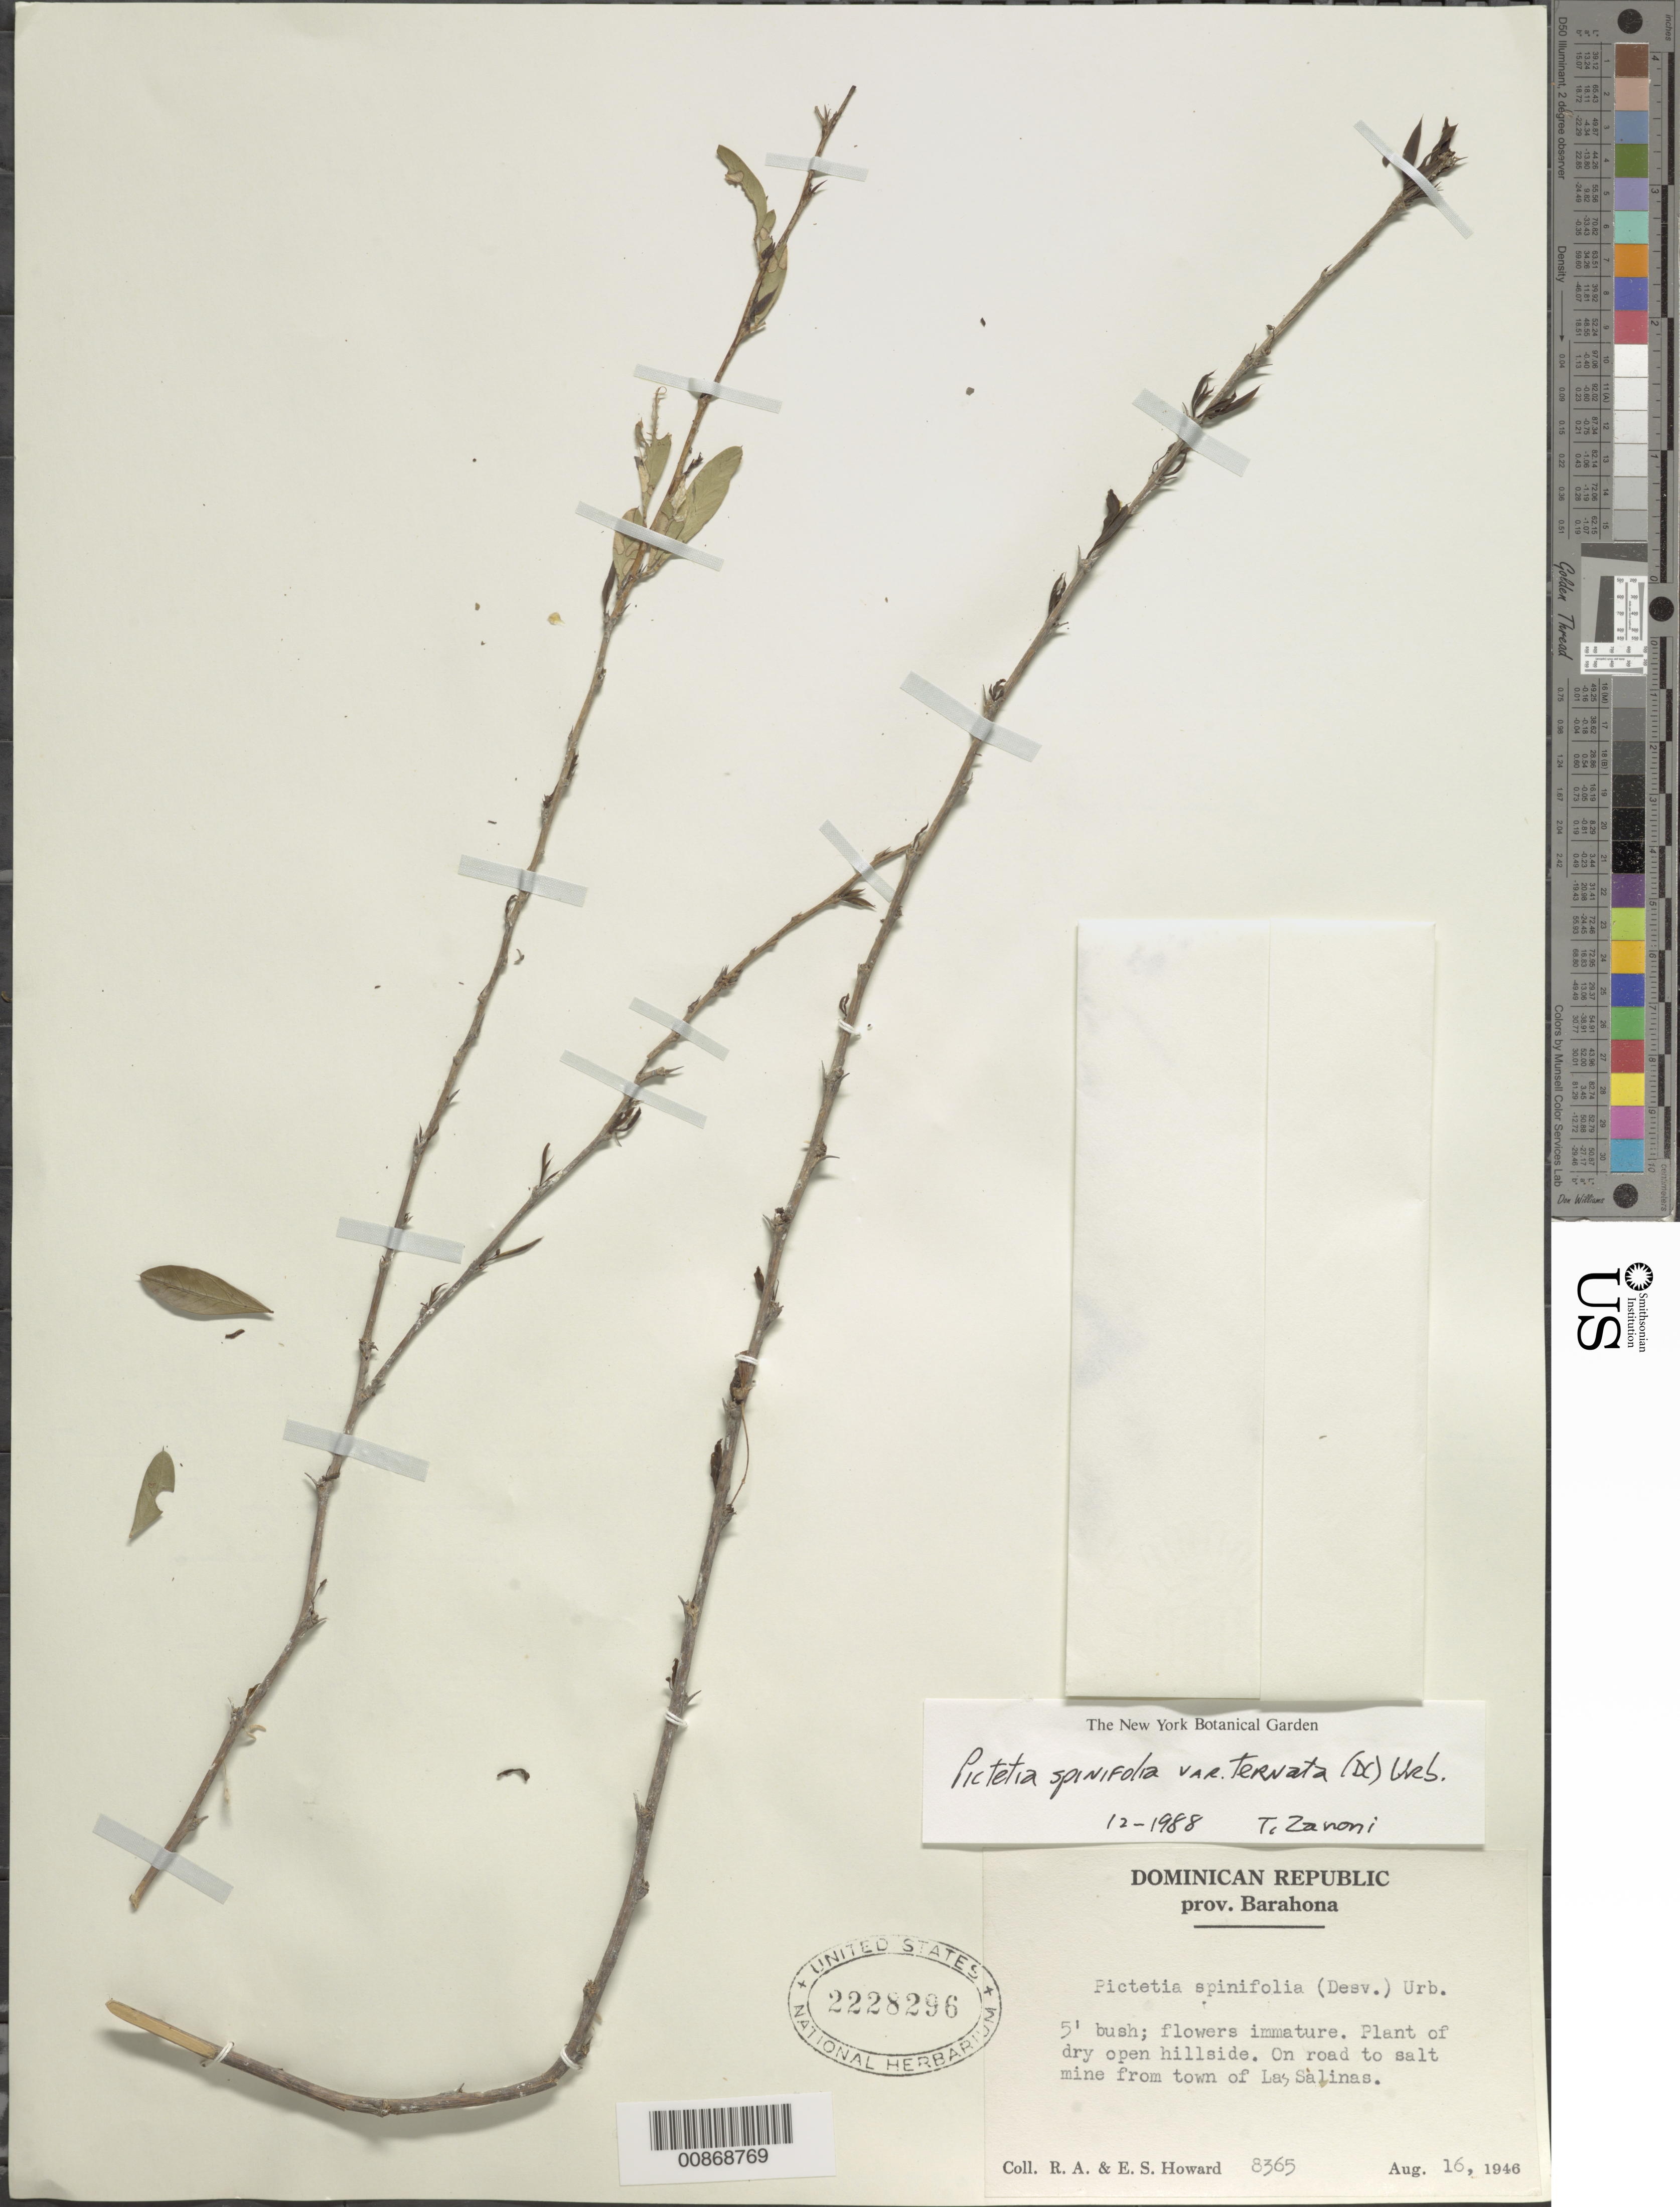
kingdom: Plantae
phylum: Tracheophyta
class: Magnoliopsida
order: Fabales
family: Fabaceae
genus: Pictetia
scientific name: Pictetia spinifolia var. ternata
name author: (Spreng. ex DC.) Urb.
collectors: R. A. Howard & E. S. Howard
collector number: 8365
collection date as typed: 16 Aug 1946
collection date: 1946-08-16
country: Dominican Republic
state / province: Barahona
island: Hispaniola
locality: On road to salt mine from town of Las Salinas.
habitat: Plant of dry open hillside.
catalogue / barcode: US 2228296